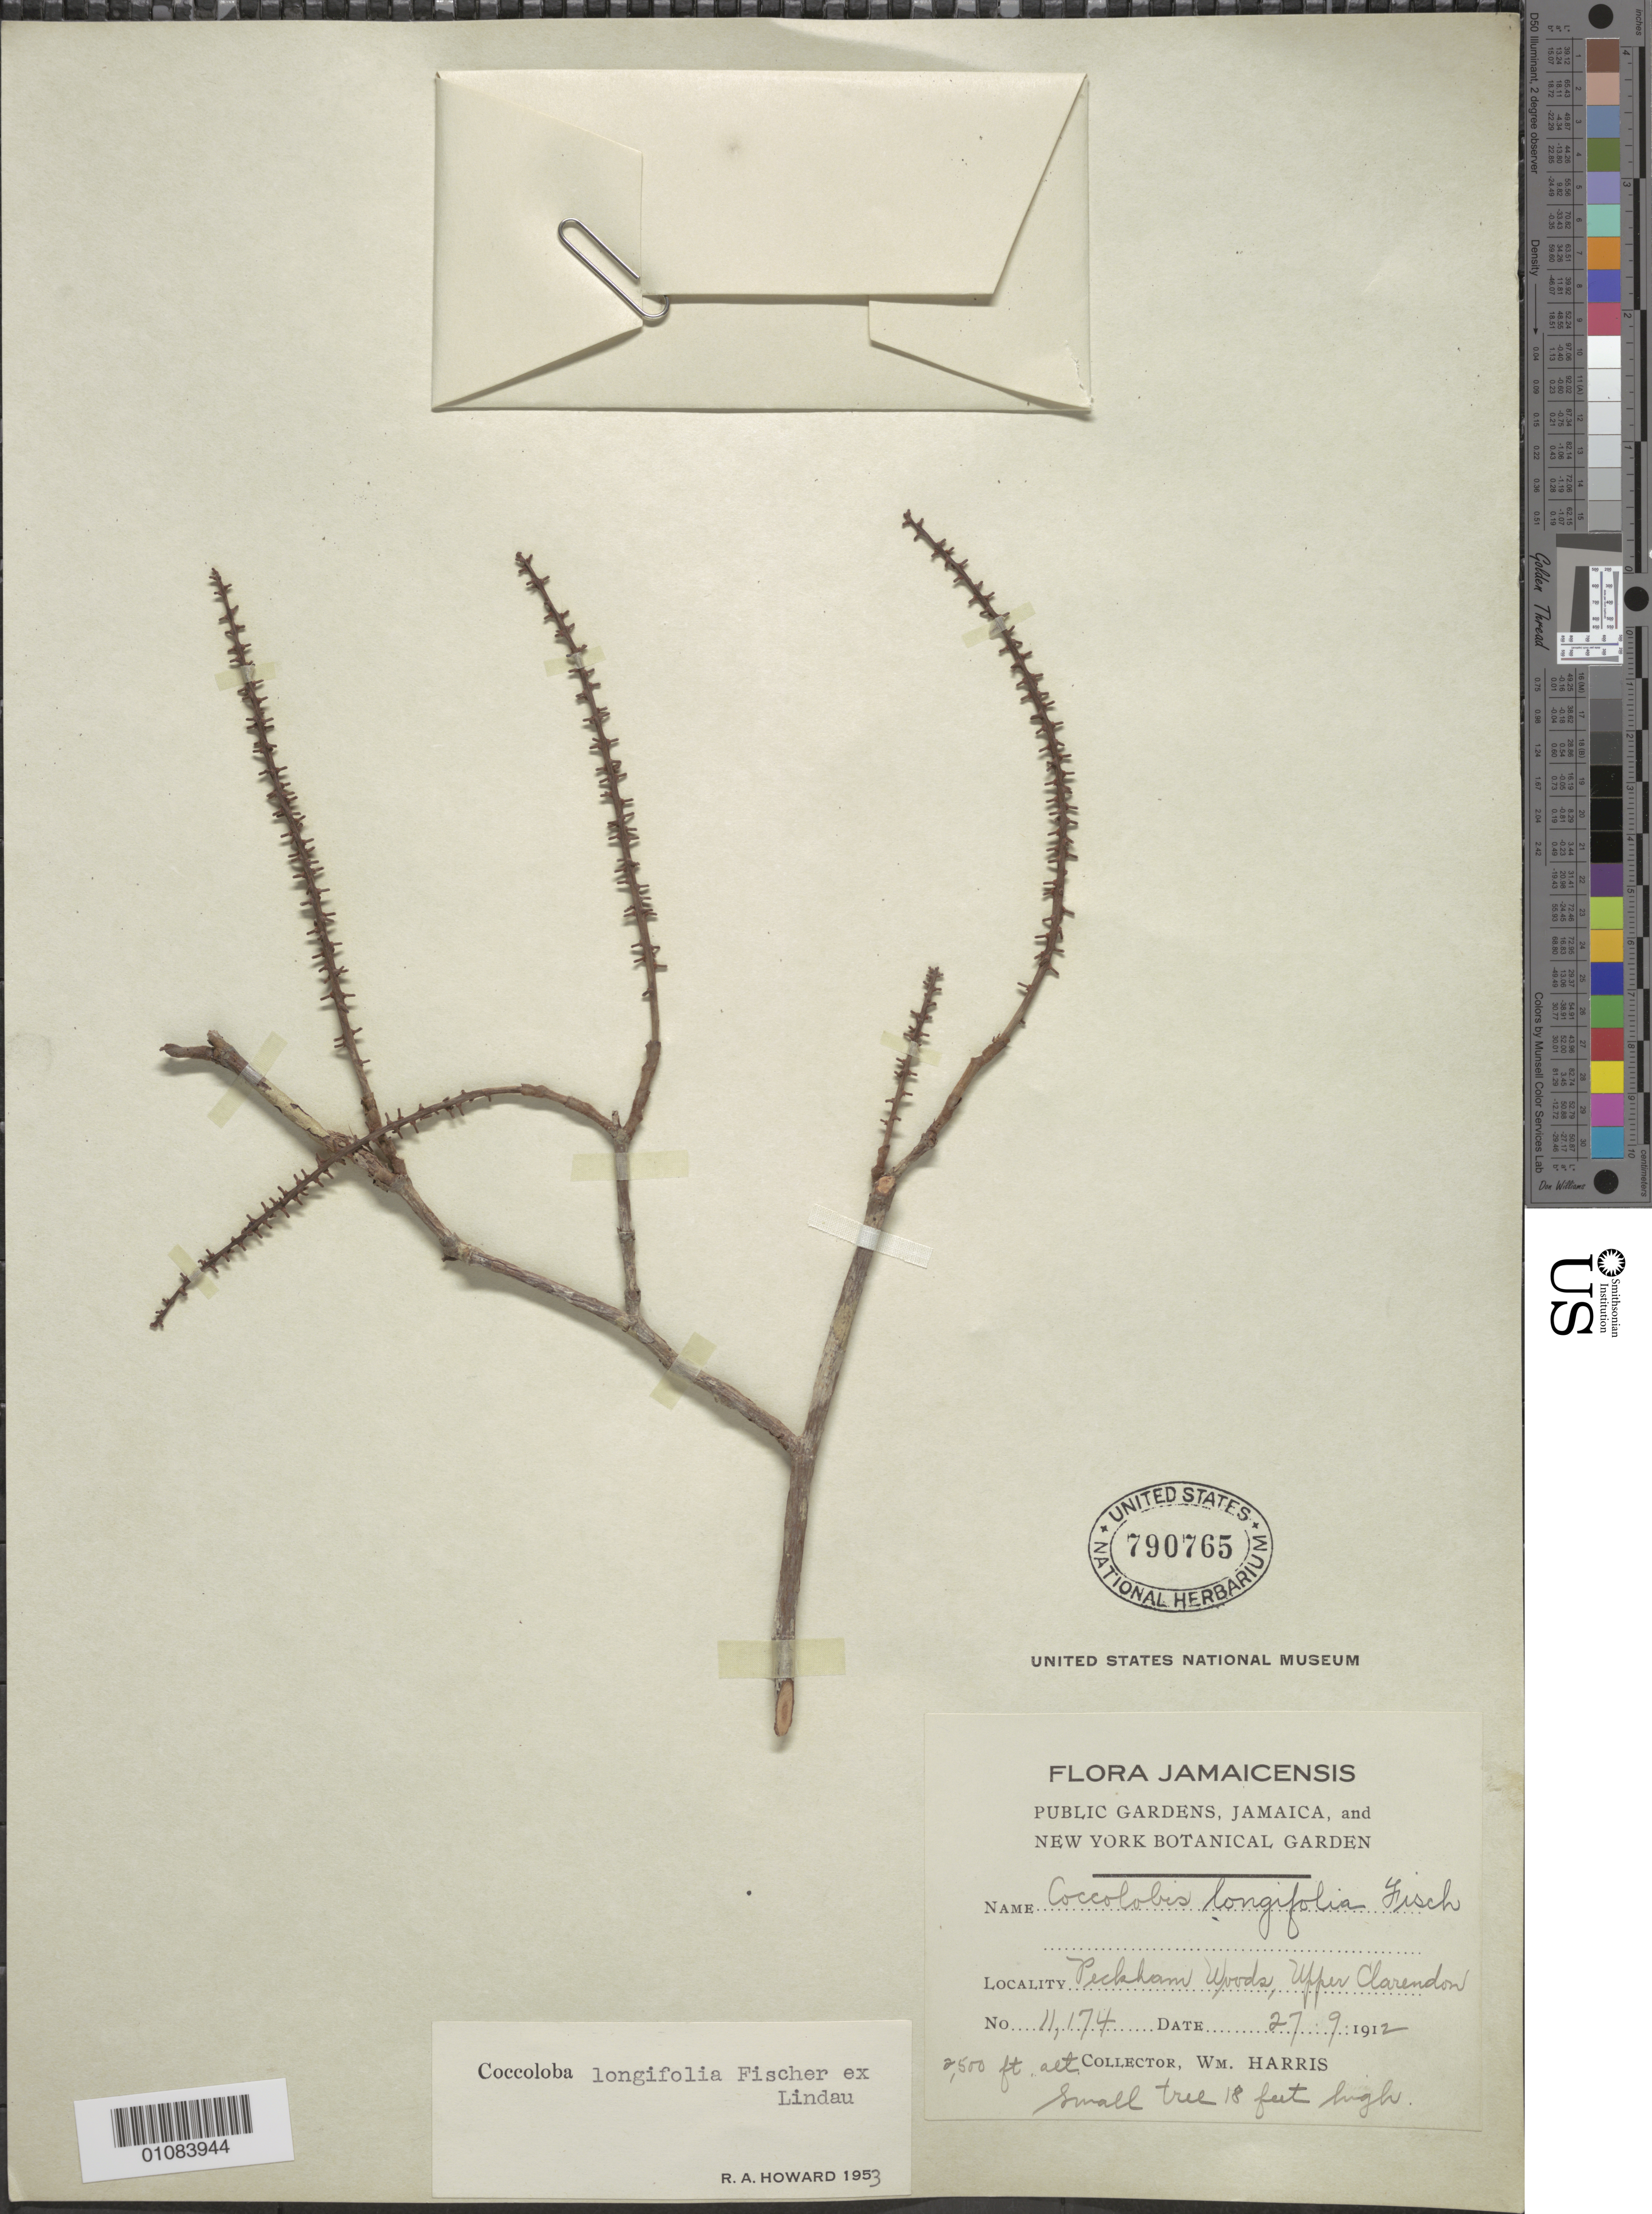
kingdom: Plantae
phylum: Tracheophyta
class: Magnoliopsida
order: Caryophyllales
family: Polygonaceae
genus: Coccoloba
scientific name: Coccoloba longifolia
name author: Fisch. ex Lindau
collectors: W. Harris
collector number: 11174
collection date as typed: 27 Sep 1912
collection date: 1912-09-27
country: Jamaica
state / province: Clarendon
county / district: Peckham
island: Jamaica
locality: Peckham Woods, Upper Clarndon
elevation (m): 762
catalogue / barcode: US 790765